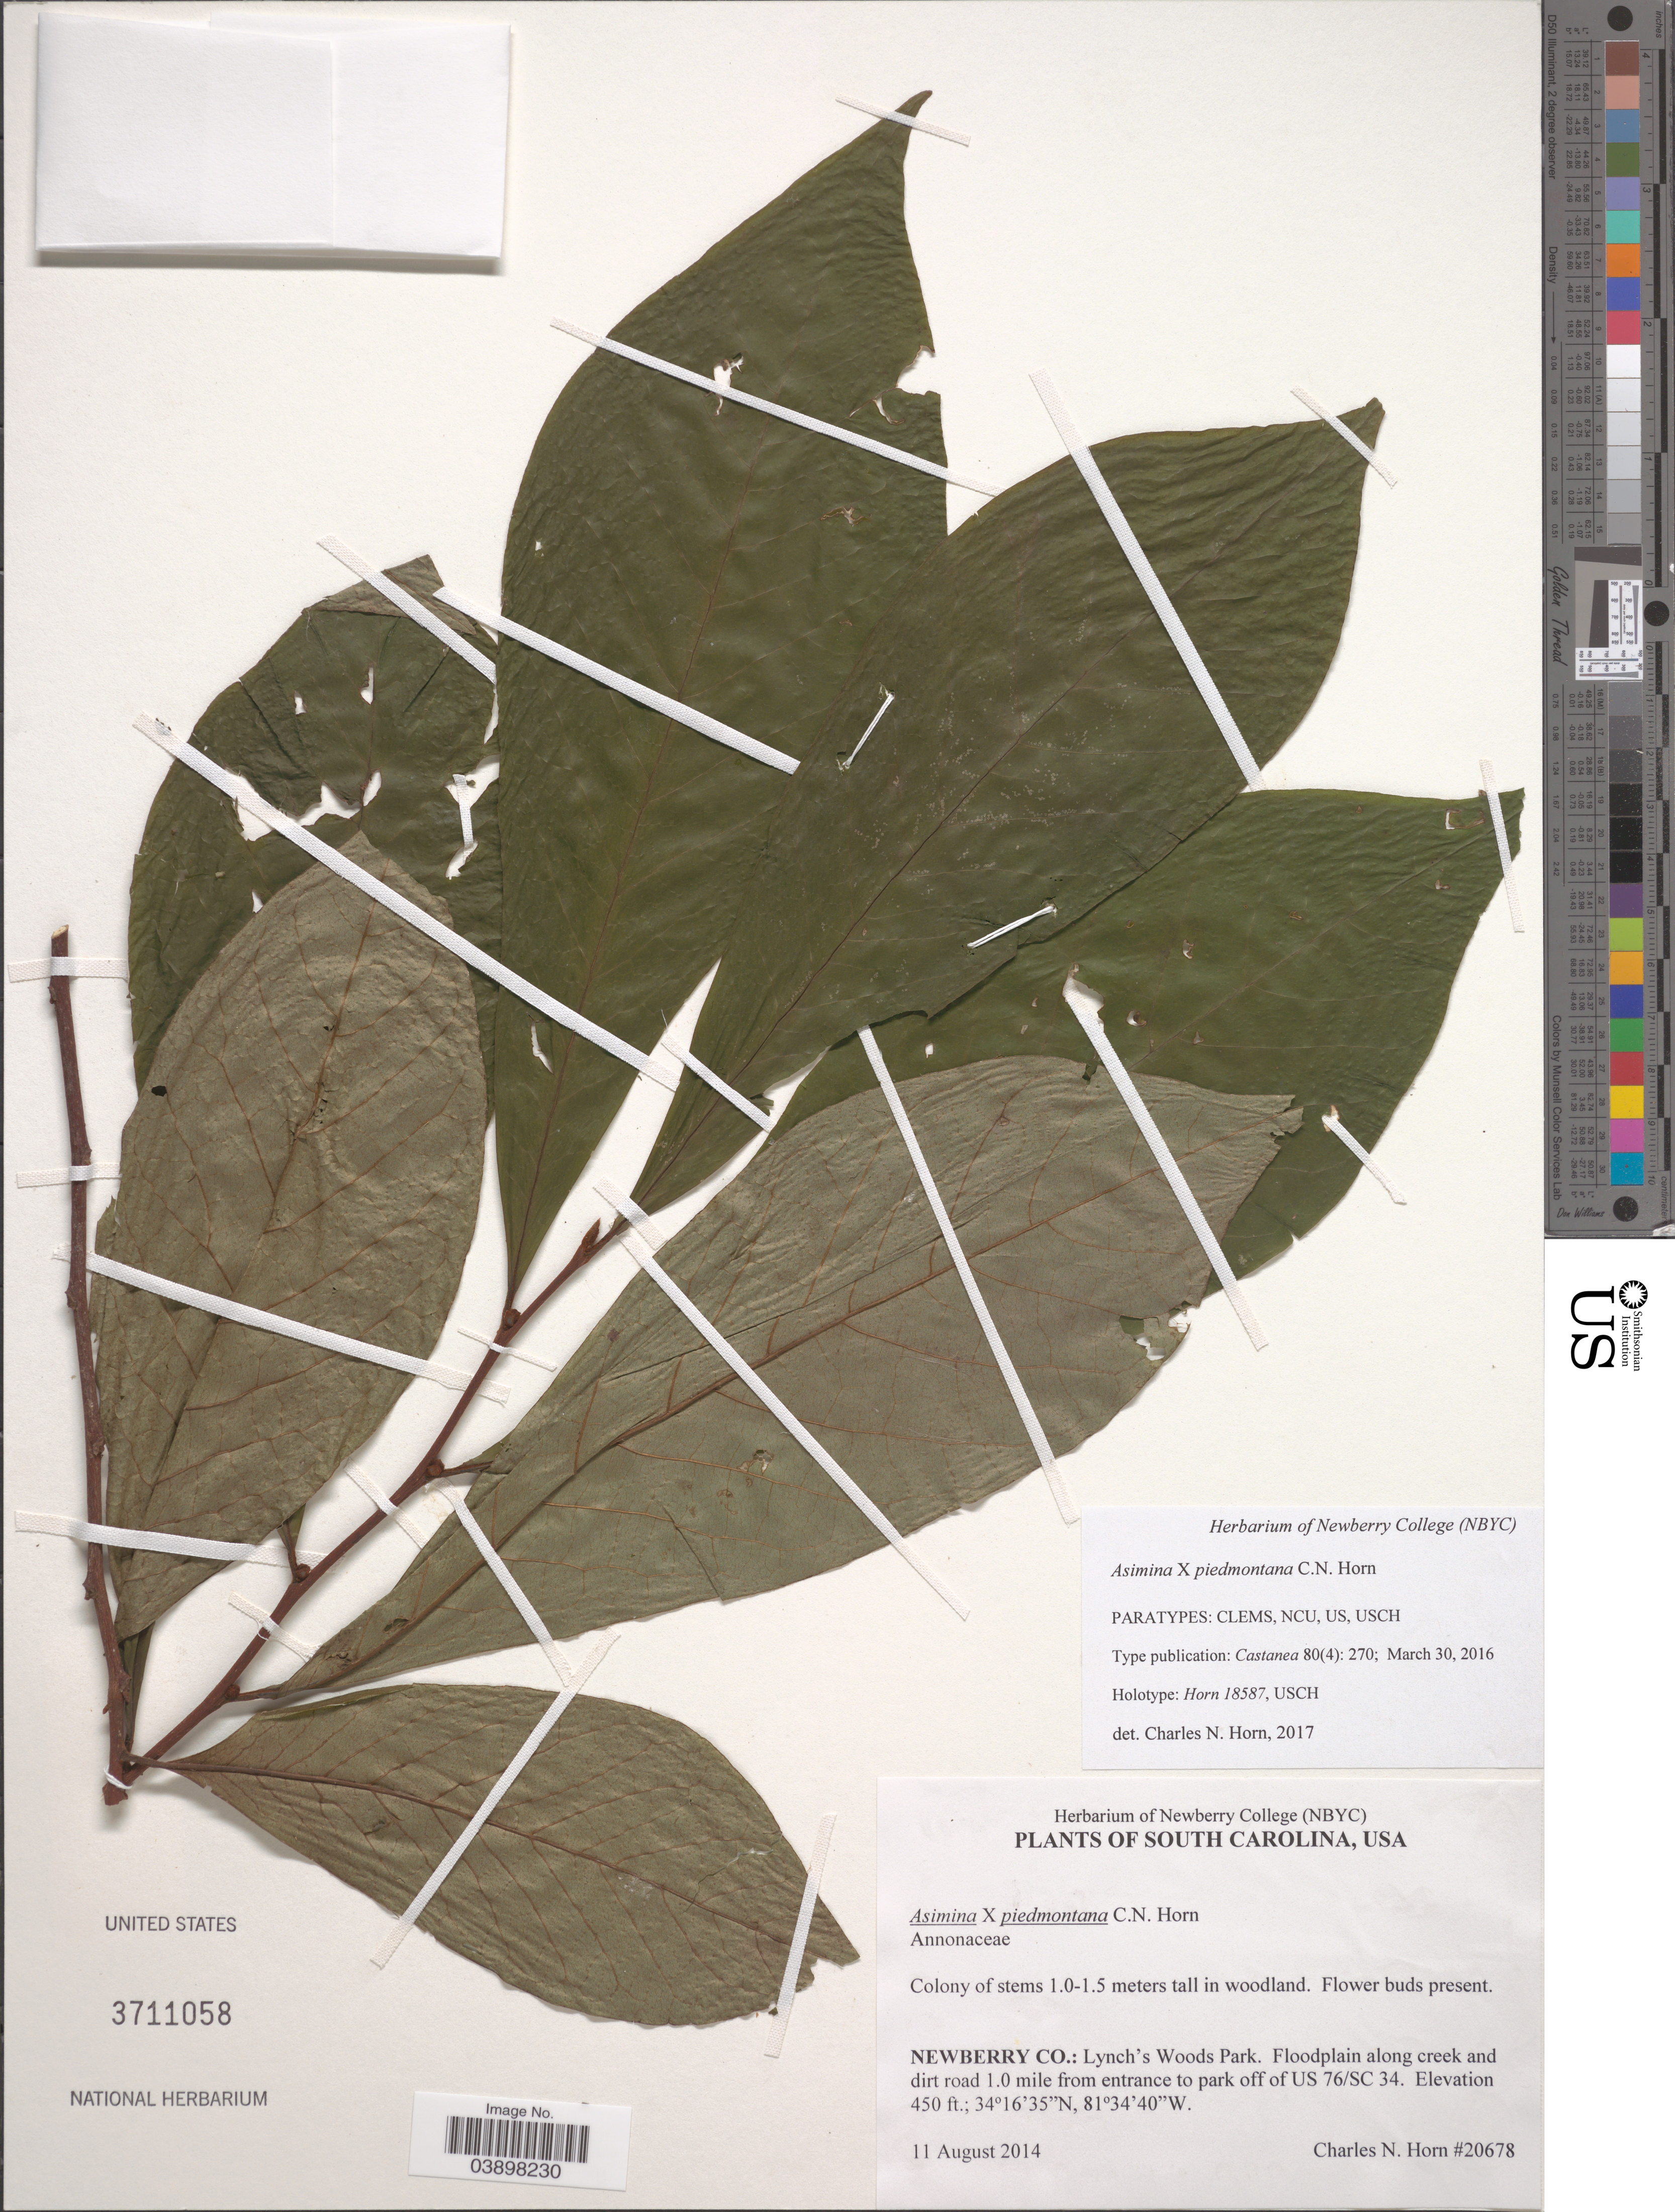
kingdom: Plantae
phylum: Tracheophyta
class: Magnoliopsida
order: Magnoliales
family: Annonaceae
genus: Asimina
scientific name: Asimina x piedmontana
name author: C.N. Horn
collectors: C. Horn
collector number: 20678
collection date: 2014-08-11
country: United States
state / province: South Carolina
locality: Newberry Co.: Lynch's Woods Park. Floodplain along creek and dirt road 1.0 mile from entrance to park off of US 76/SC 34.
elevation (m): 137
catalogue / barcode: US 3711058